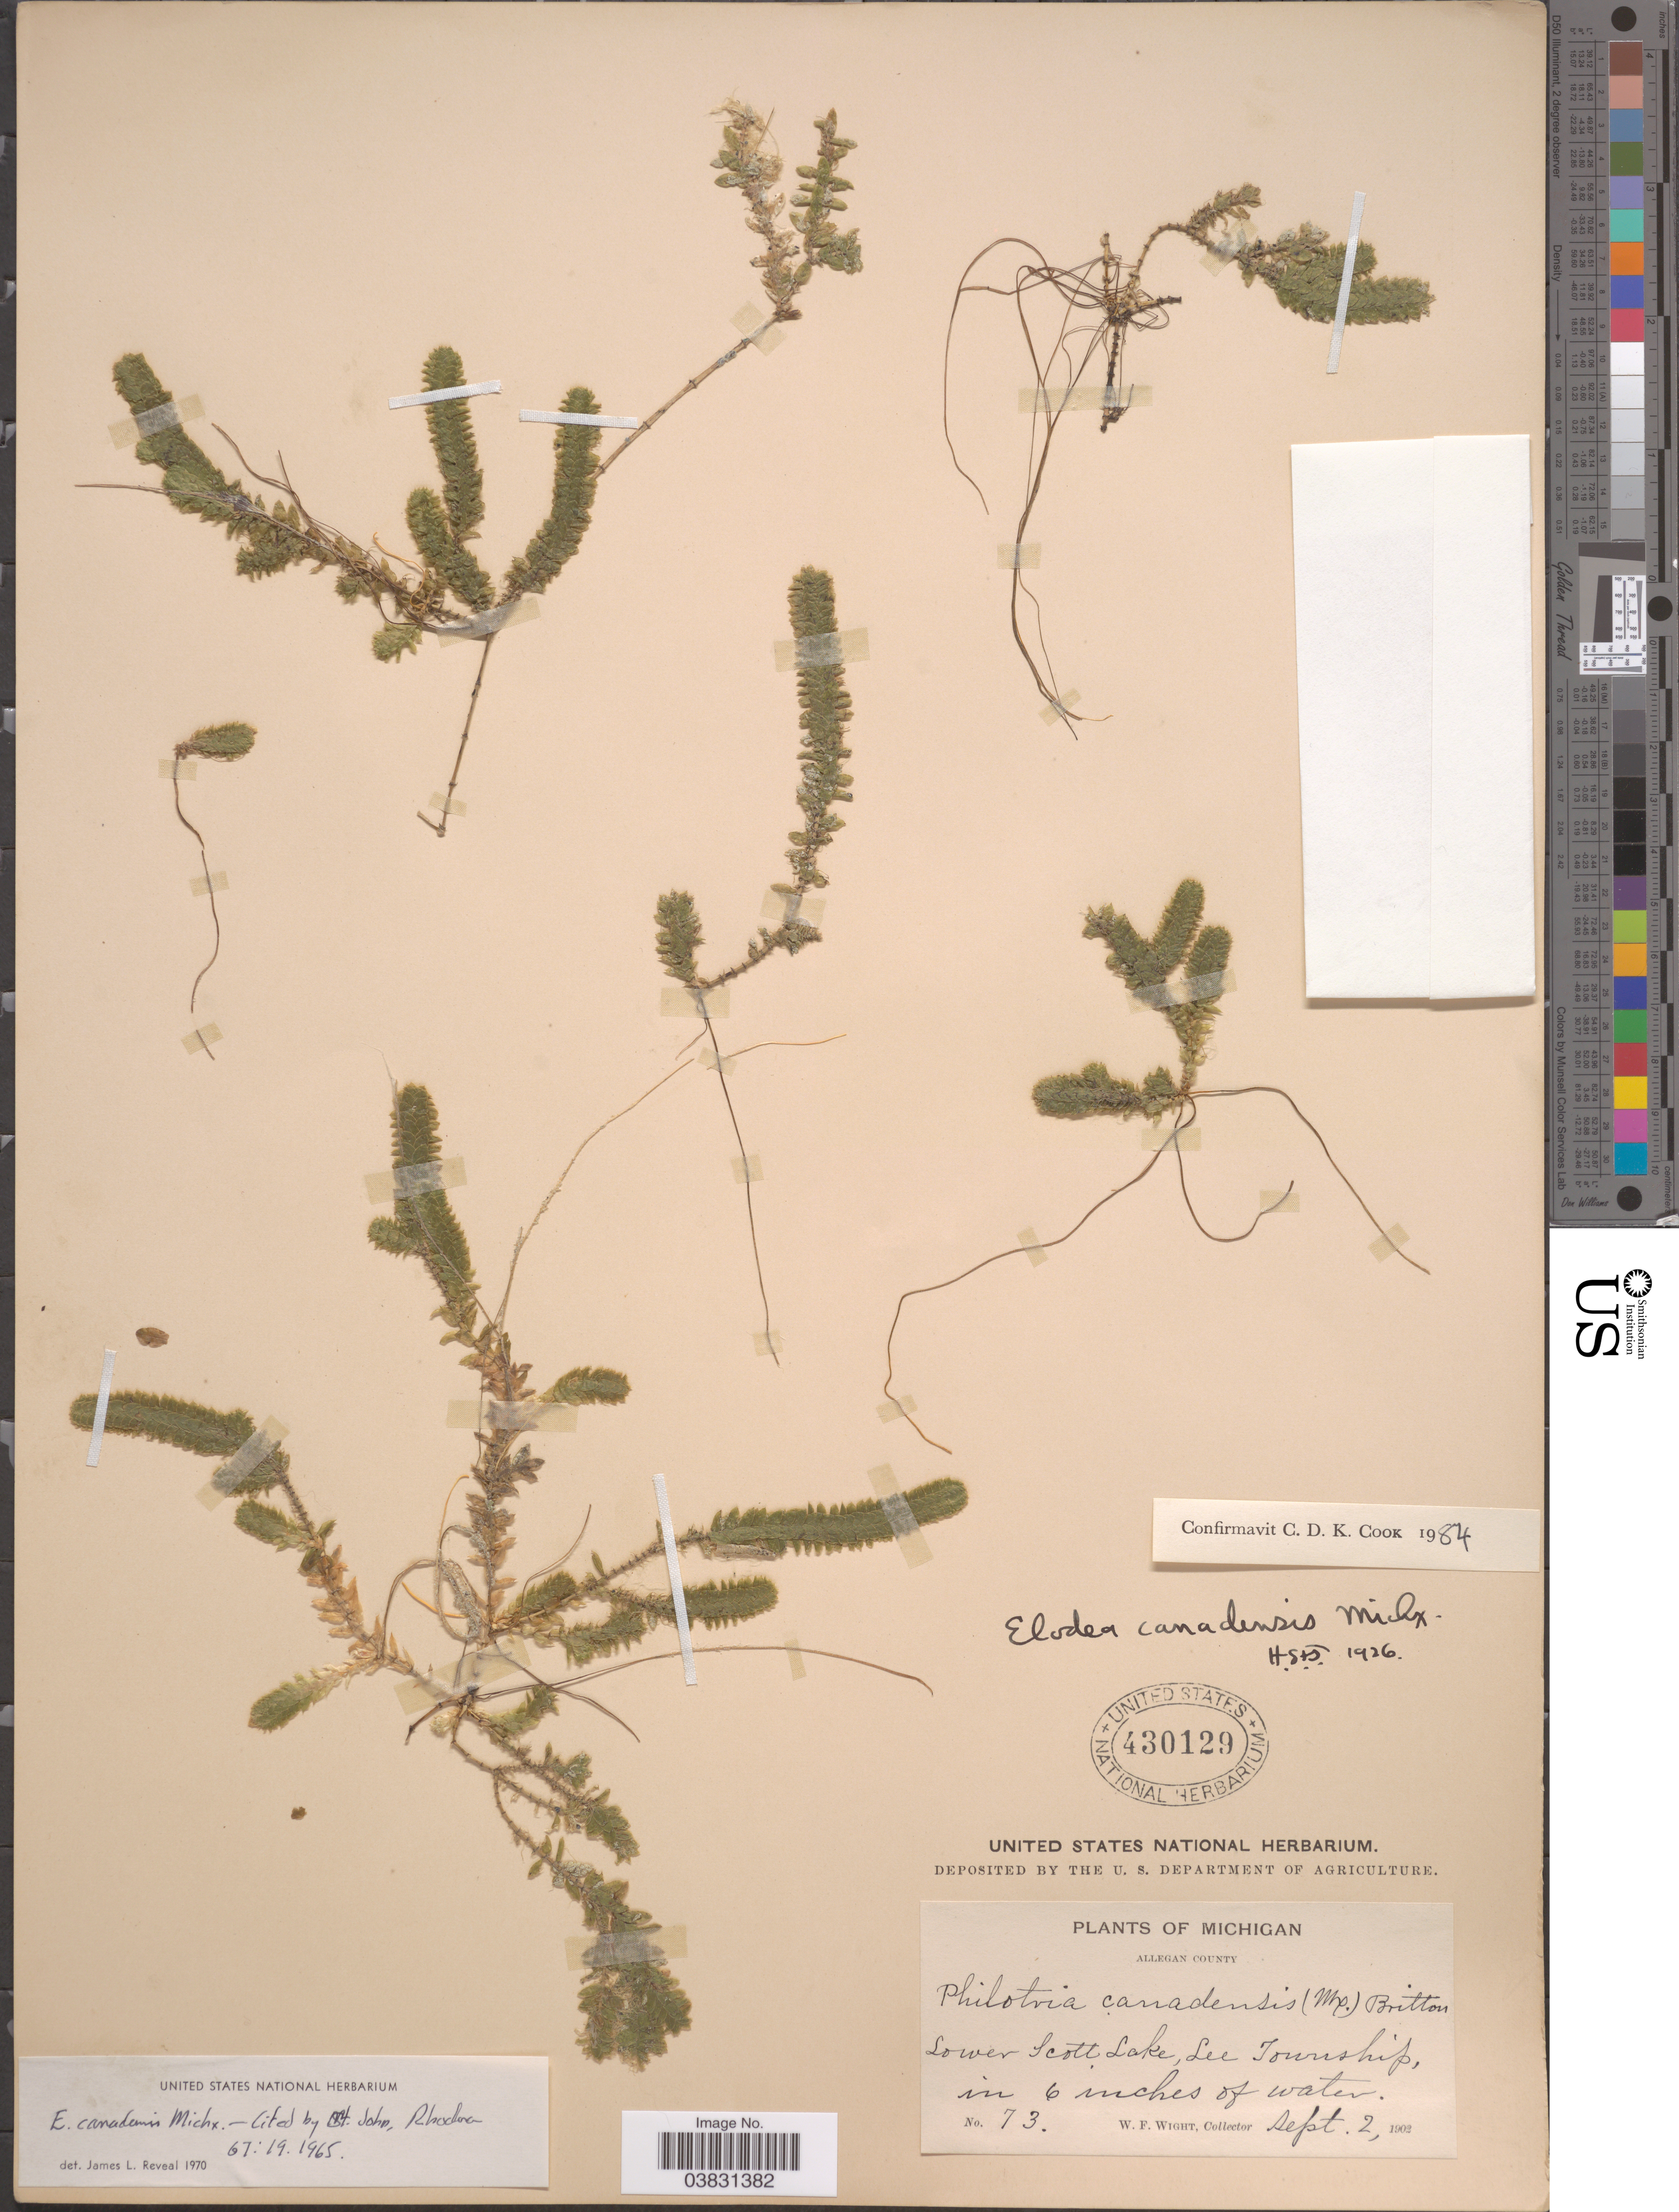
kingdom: Plantae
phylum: Tracheophyta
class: Liliopsida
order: Alismatales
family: Hydrocharitaceae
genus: Elodea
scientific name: Elodea canadensis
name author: Michx.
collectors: W. Wight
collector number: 73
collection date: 1902-09-02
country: United States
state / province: Michigan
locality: Allegan County. Lower Scott Lake, Lee Township.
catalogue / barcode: US 430129